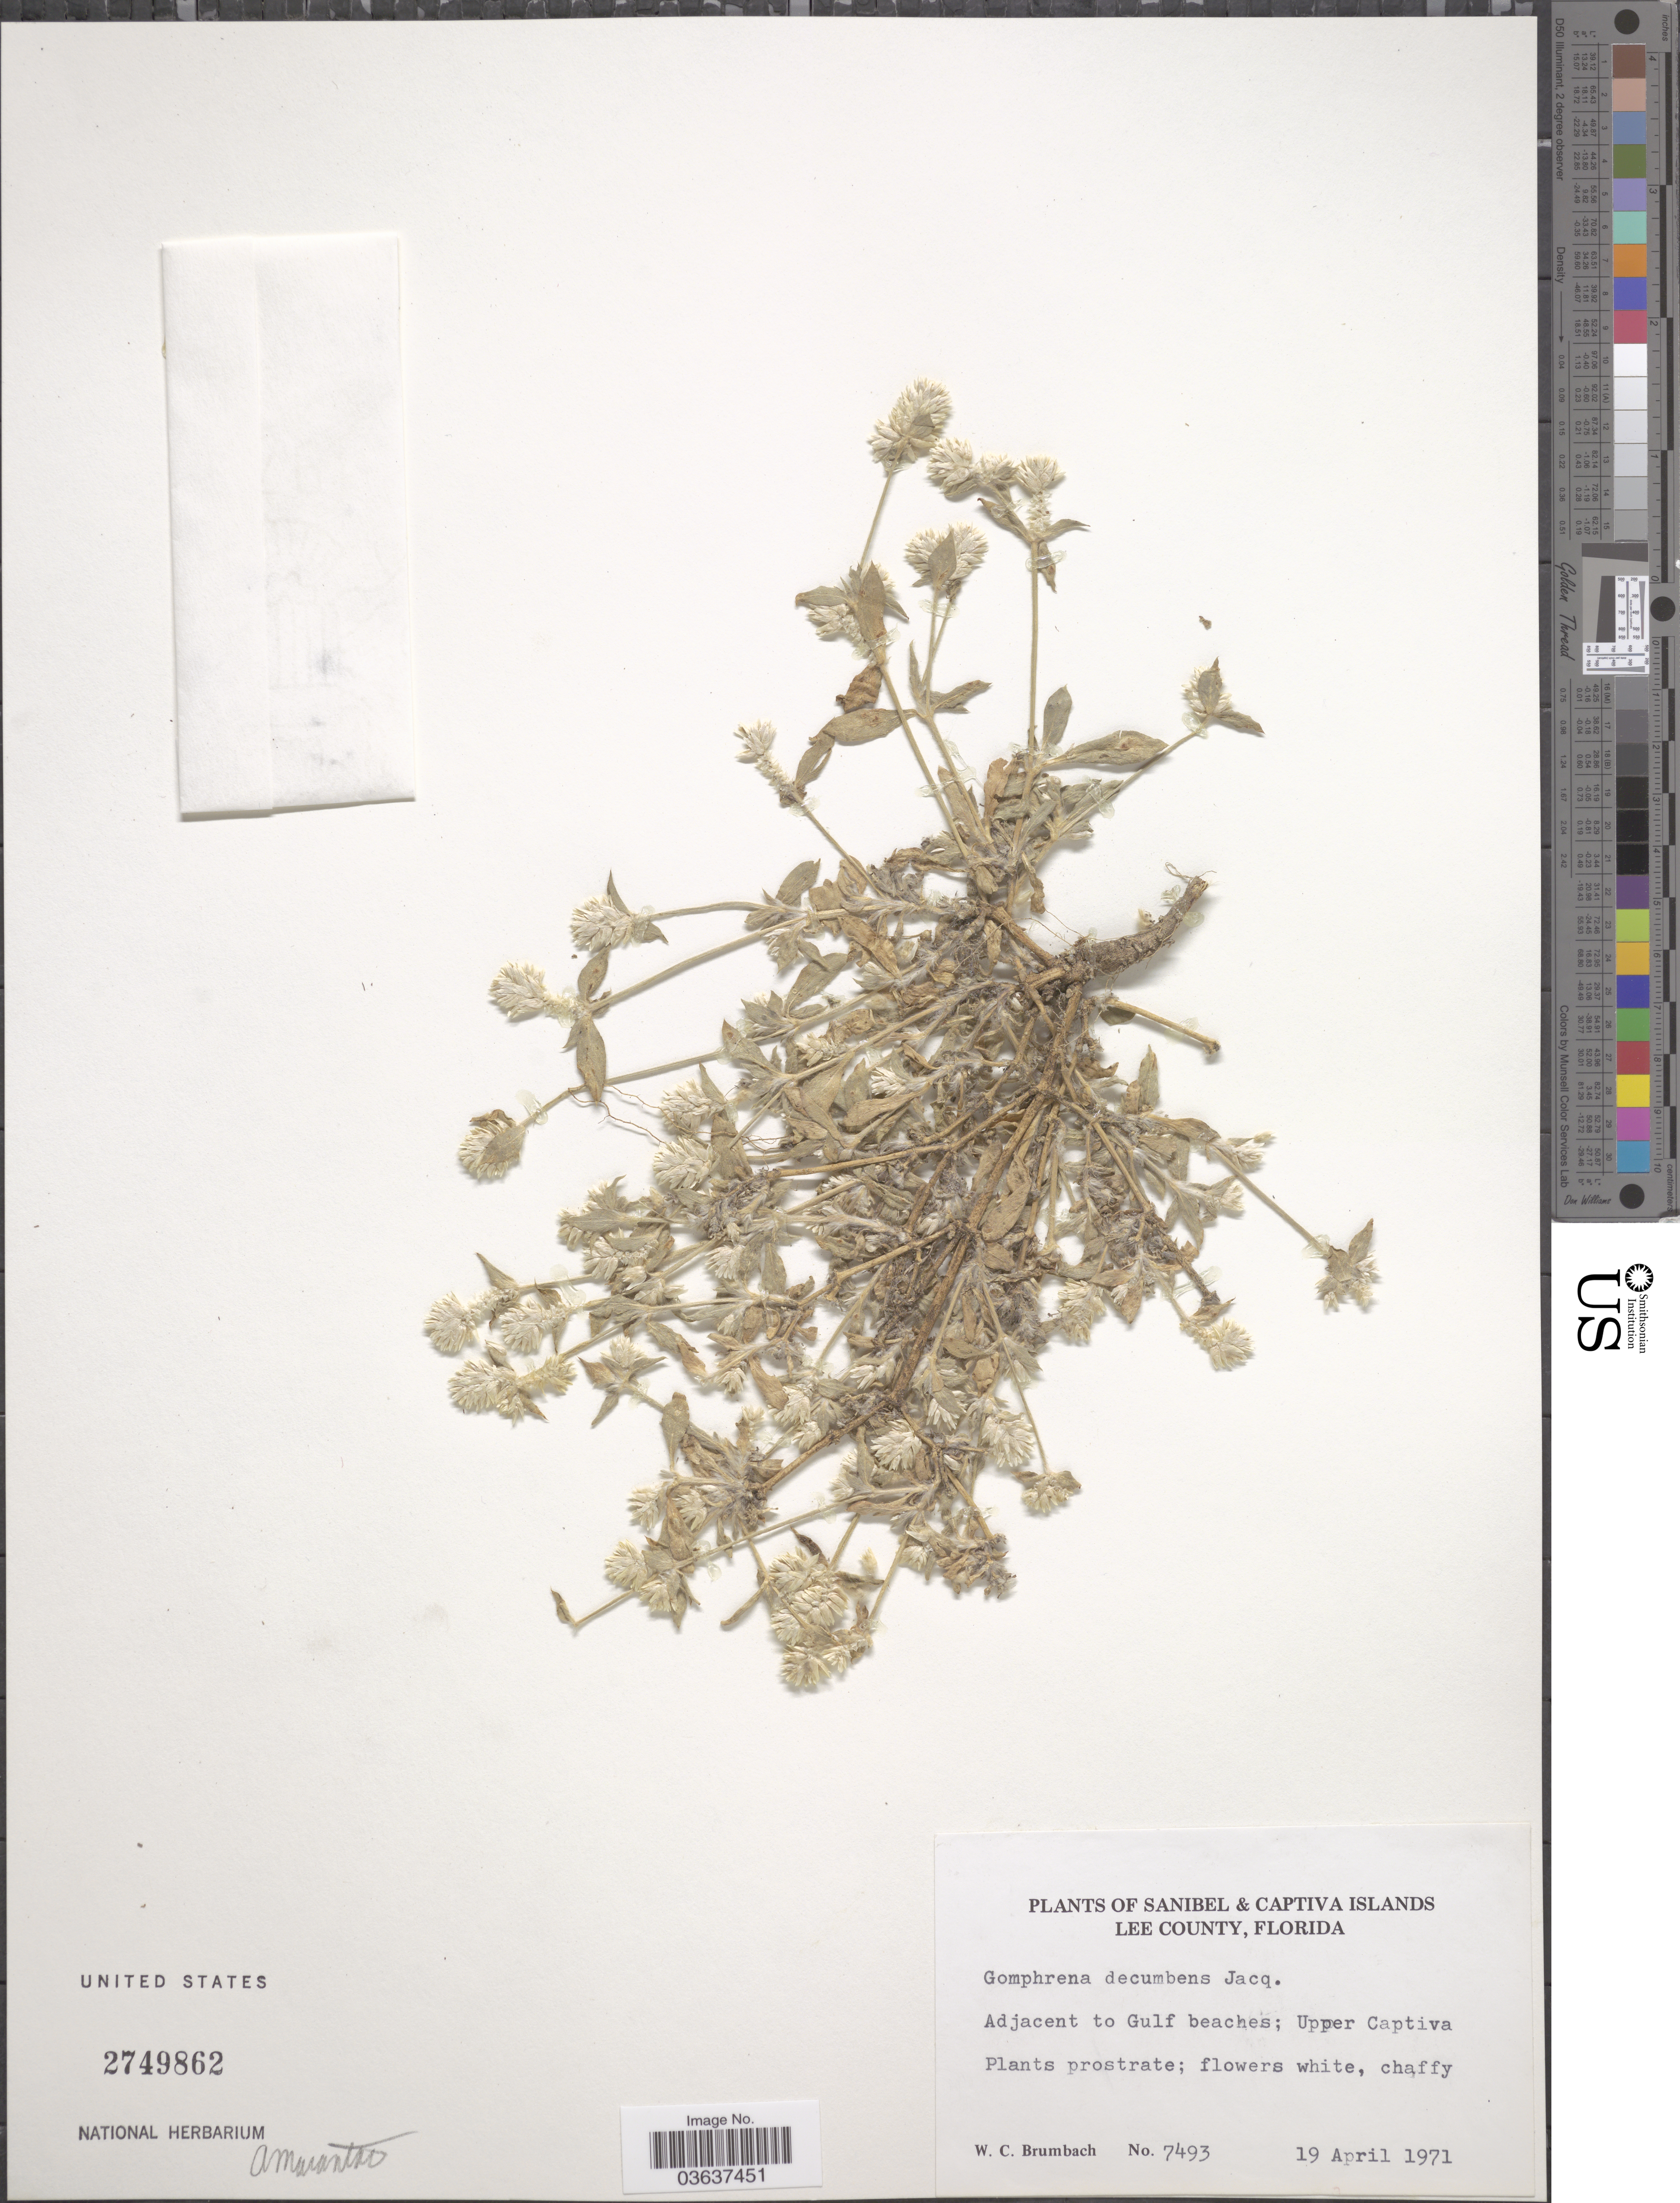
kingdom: Plantae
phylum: Tracheophyta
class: Magnoliopsida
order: Caryophyllales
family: Amaranthaceae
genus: Gomphrena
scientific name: Gomphrena dispersa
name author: Standl.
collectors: W. C. Brumbach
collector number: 7493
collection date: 1971-04-19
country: United States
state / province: Florida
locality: Sanibel & Captiva Islands. Lee County. Adjacent to Gulf beaches; Upper Captiva Plants.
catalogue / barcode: US 2749862